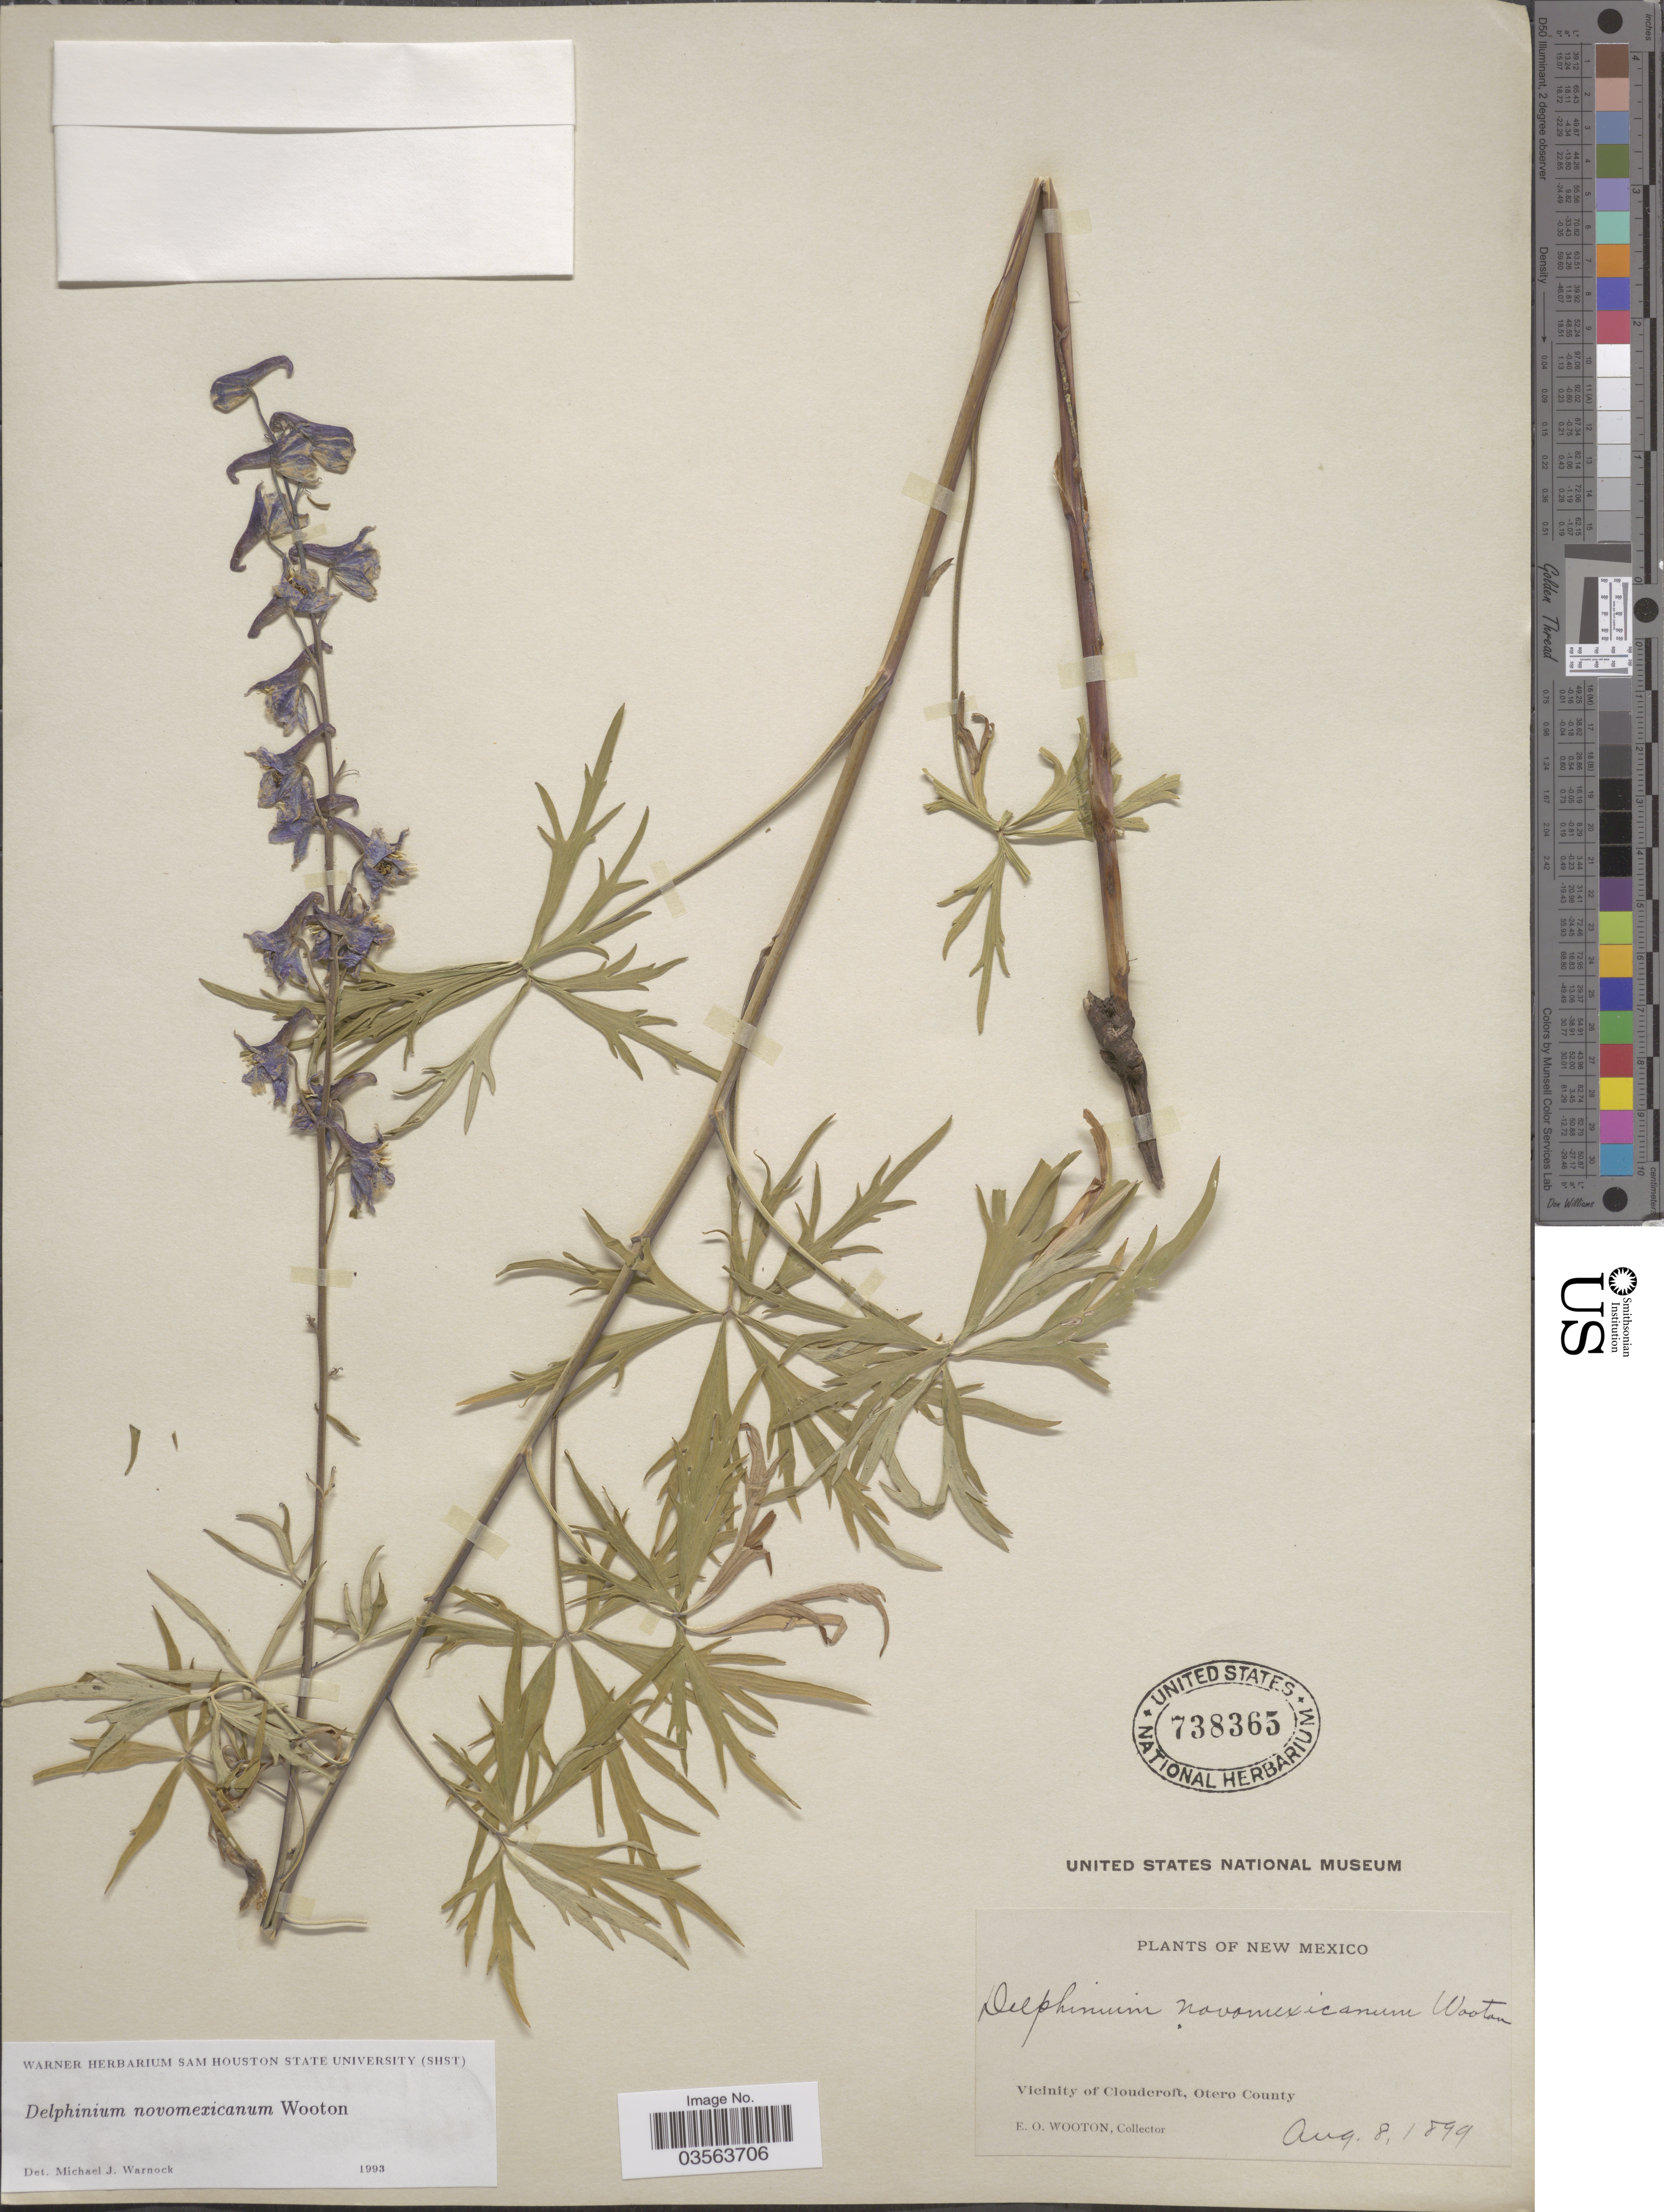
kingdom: Plantae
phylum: Tracheophyta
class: Magnoliopsida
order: Ranunculales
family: Ranunculaceae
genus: Delphinium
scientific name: Delphinium novomexicanum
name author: Wooton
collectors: E. O. Wooton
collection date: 1899-08-08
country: United States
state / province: New Mexico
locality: Vicinity of Cloudcroft, Otero County.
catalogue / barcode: US 738365